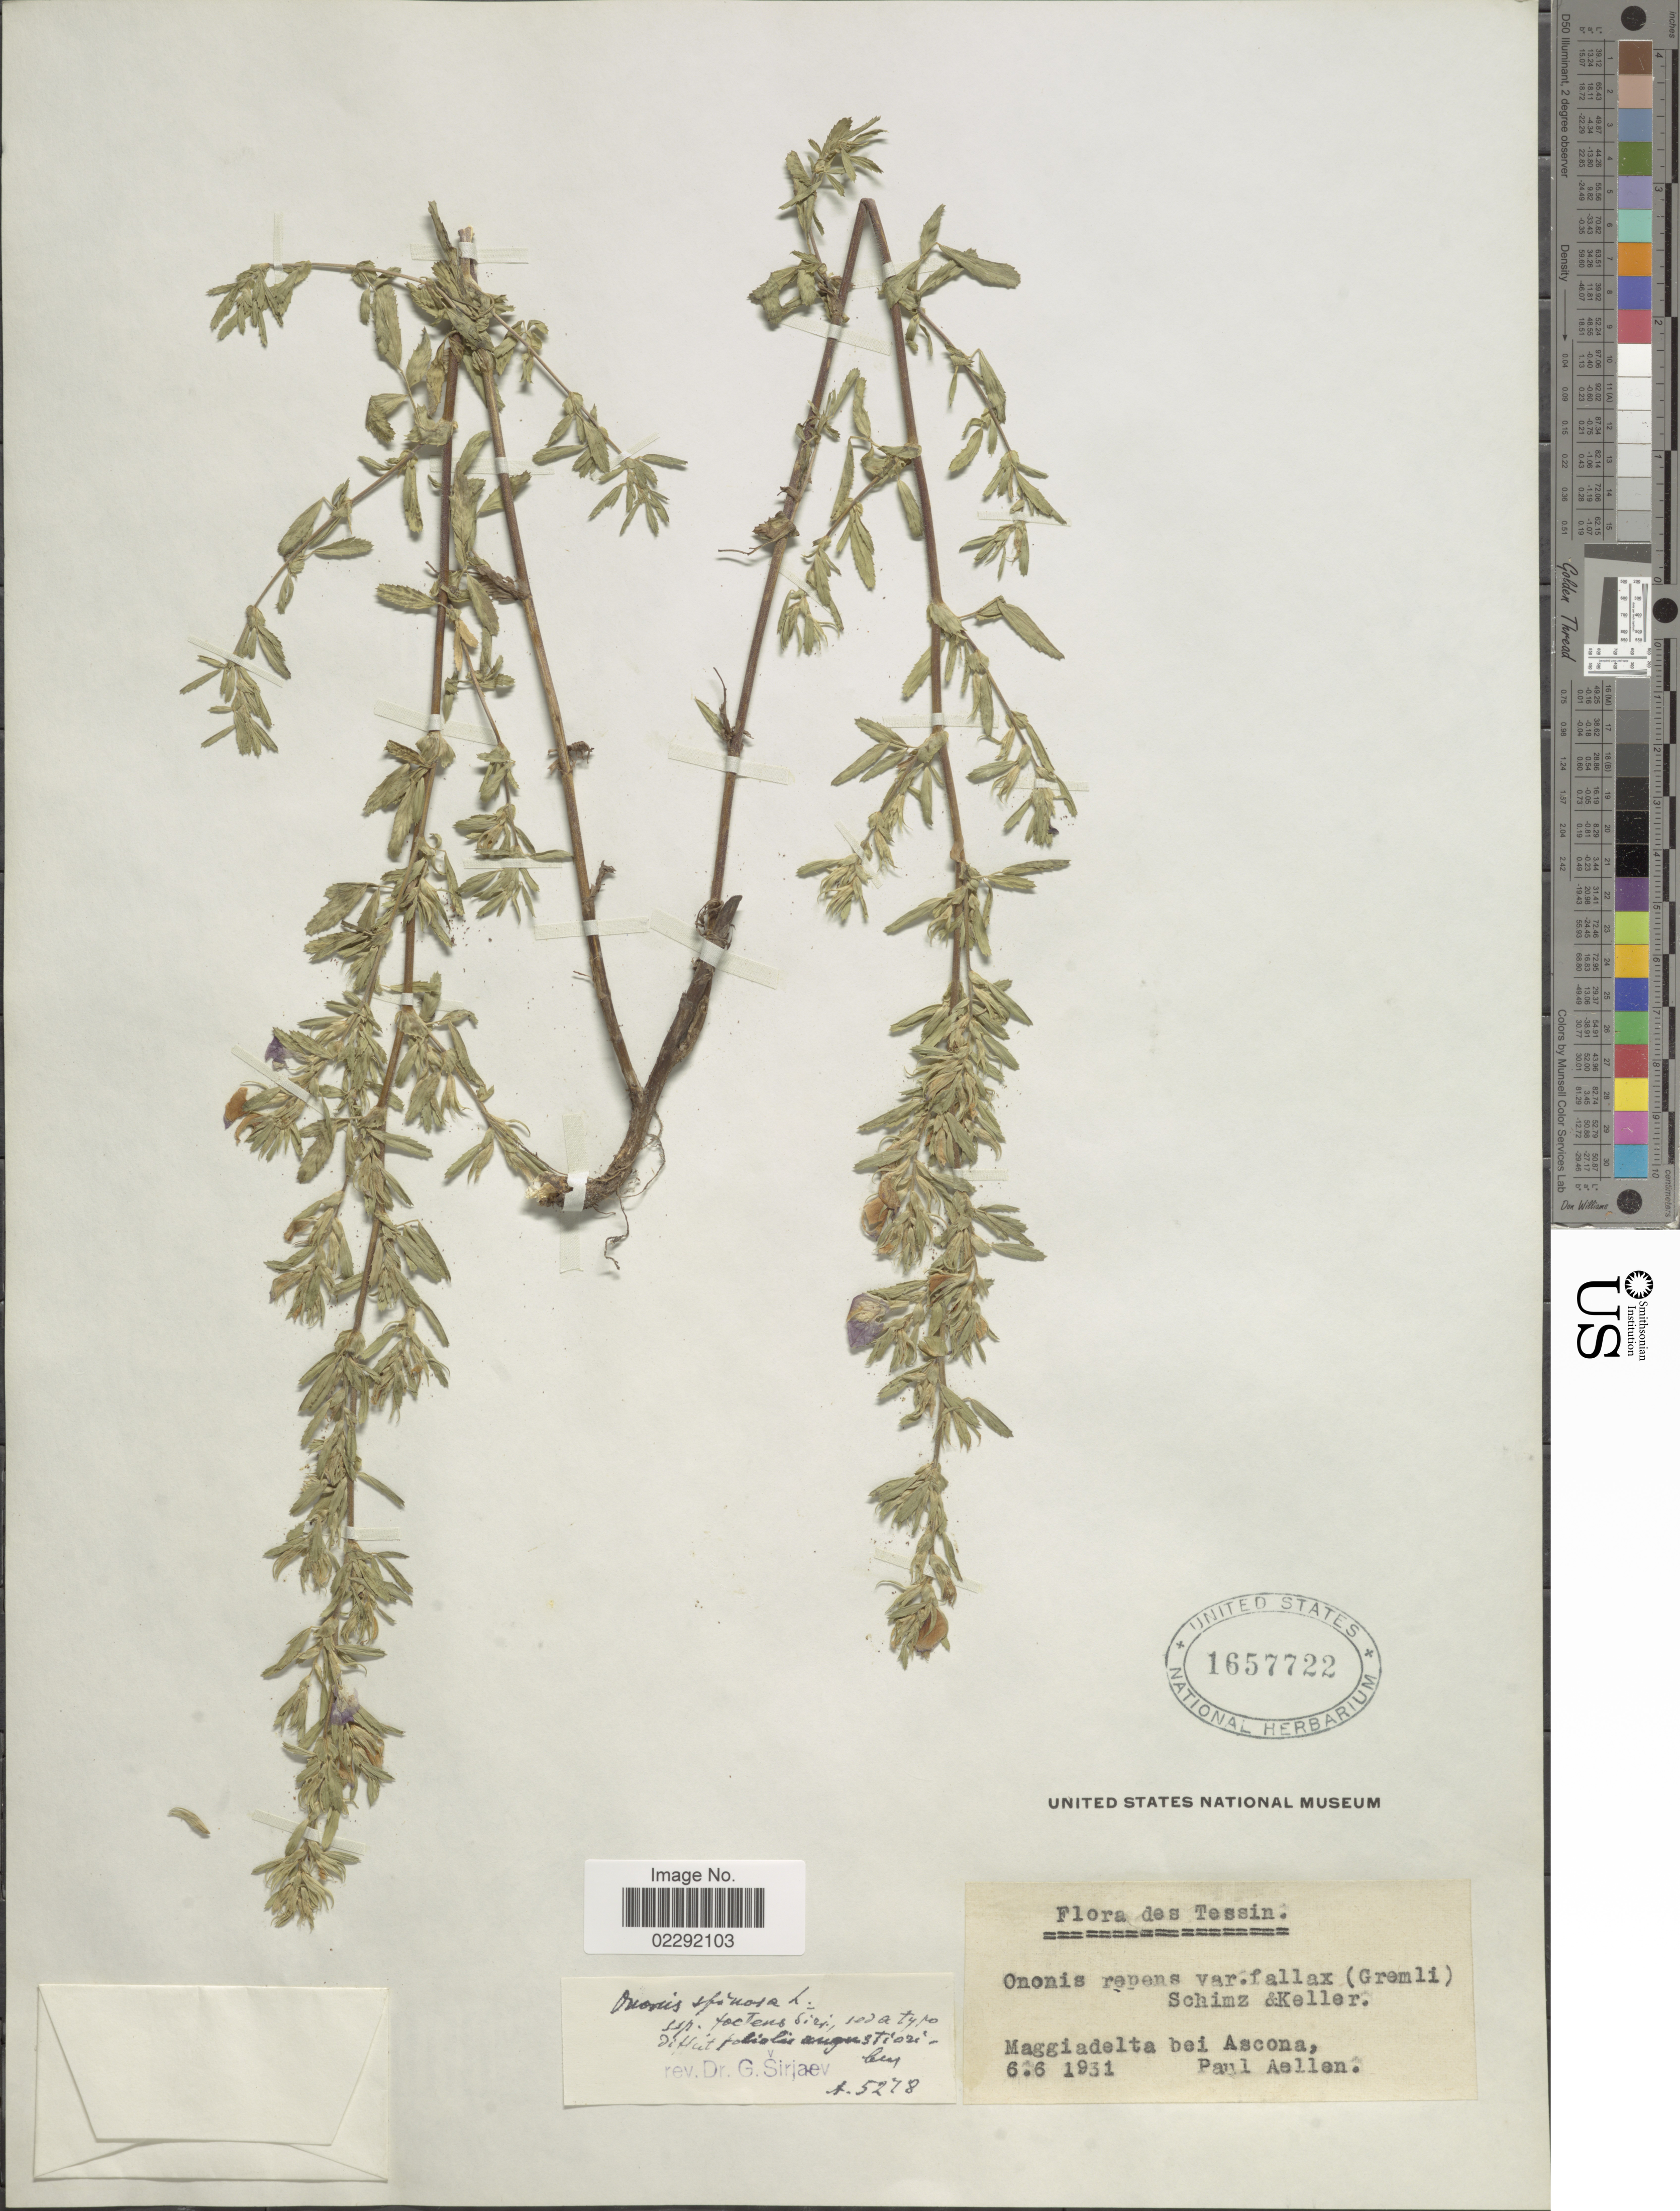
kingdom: Plantae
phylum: Tracheophyta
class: Magnoliopsida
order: Fabales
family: Fabaceae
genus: Ononis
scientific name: Ononis spinosa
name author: L.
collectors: P. Aellen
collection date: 1931-06-06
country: Switzerland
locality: Tessin, Maggiadelta bei Asona.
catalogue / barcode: US 1657722